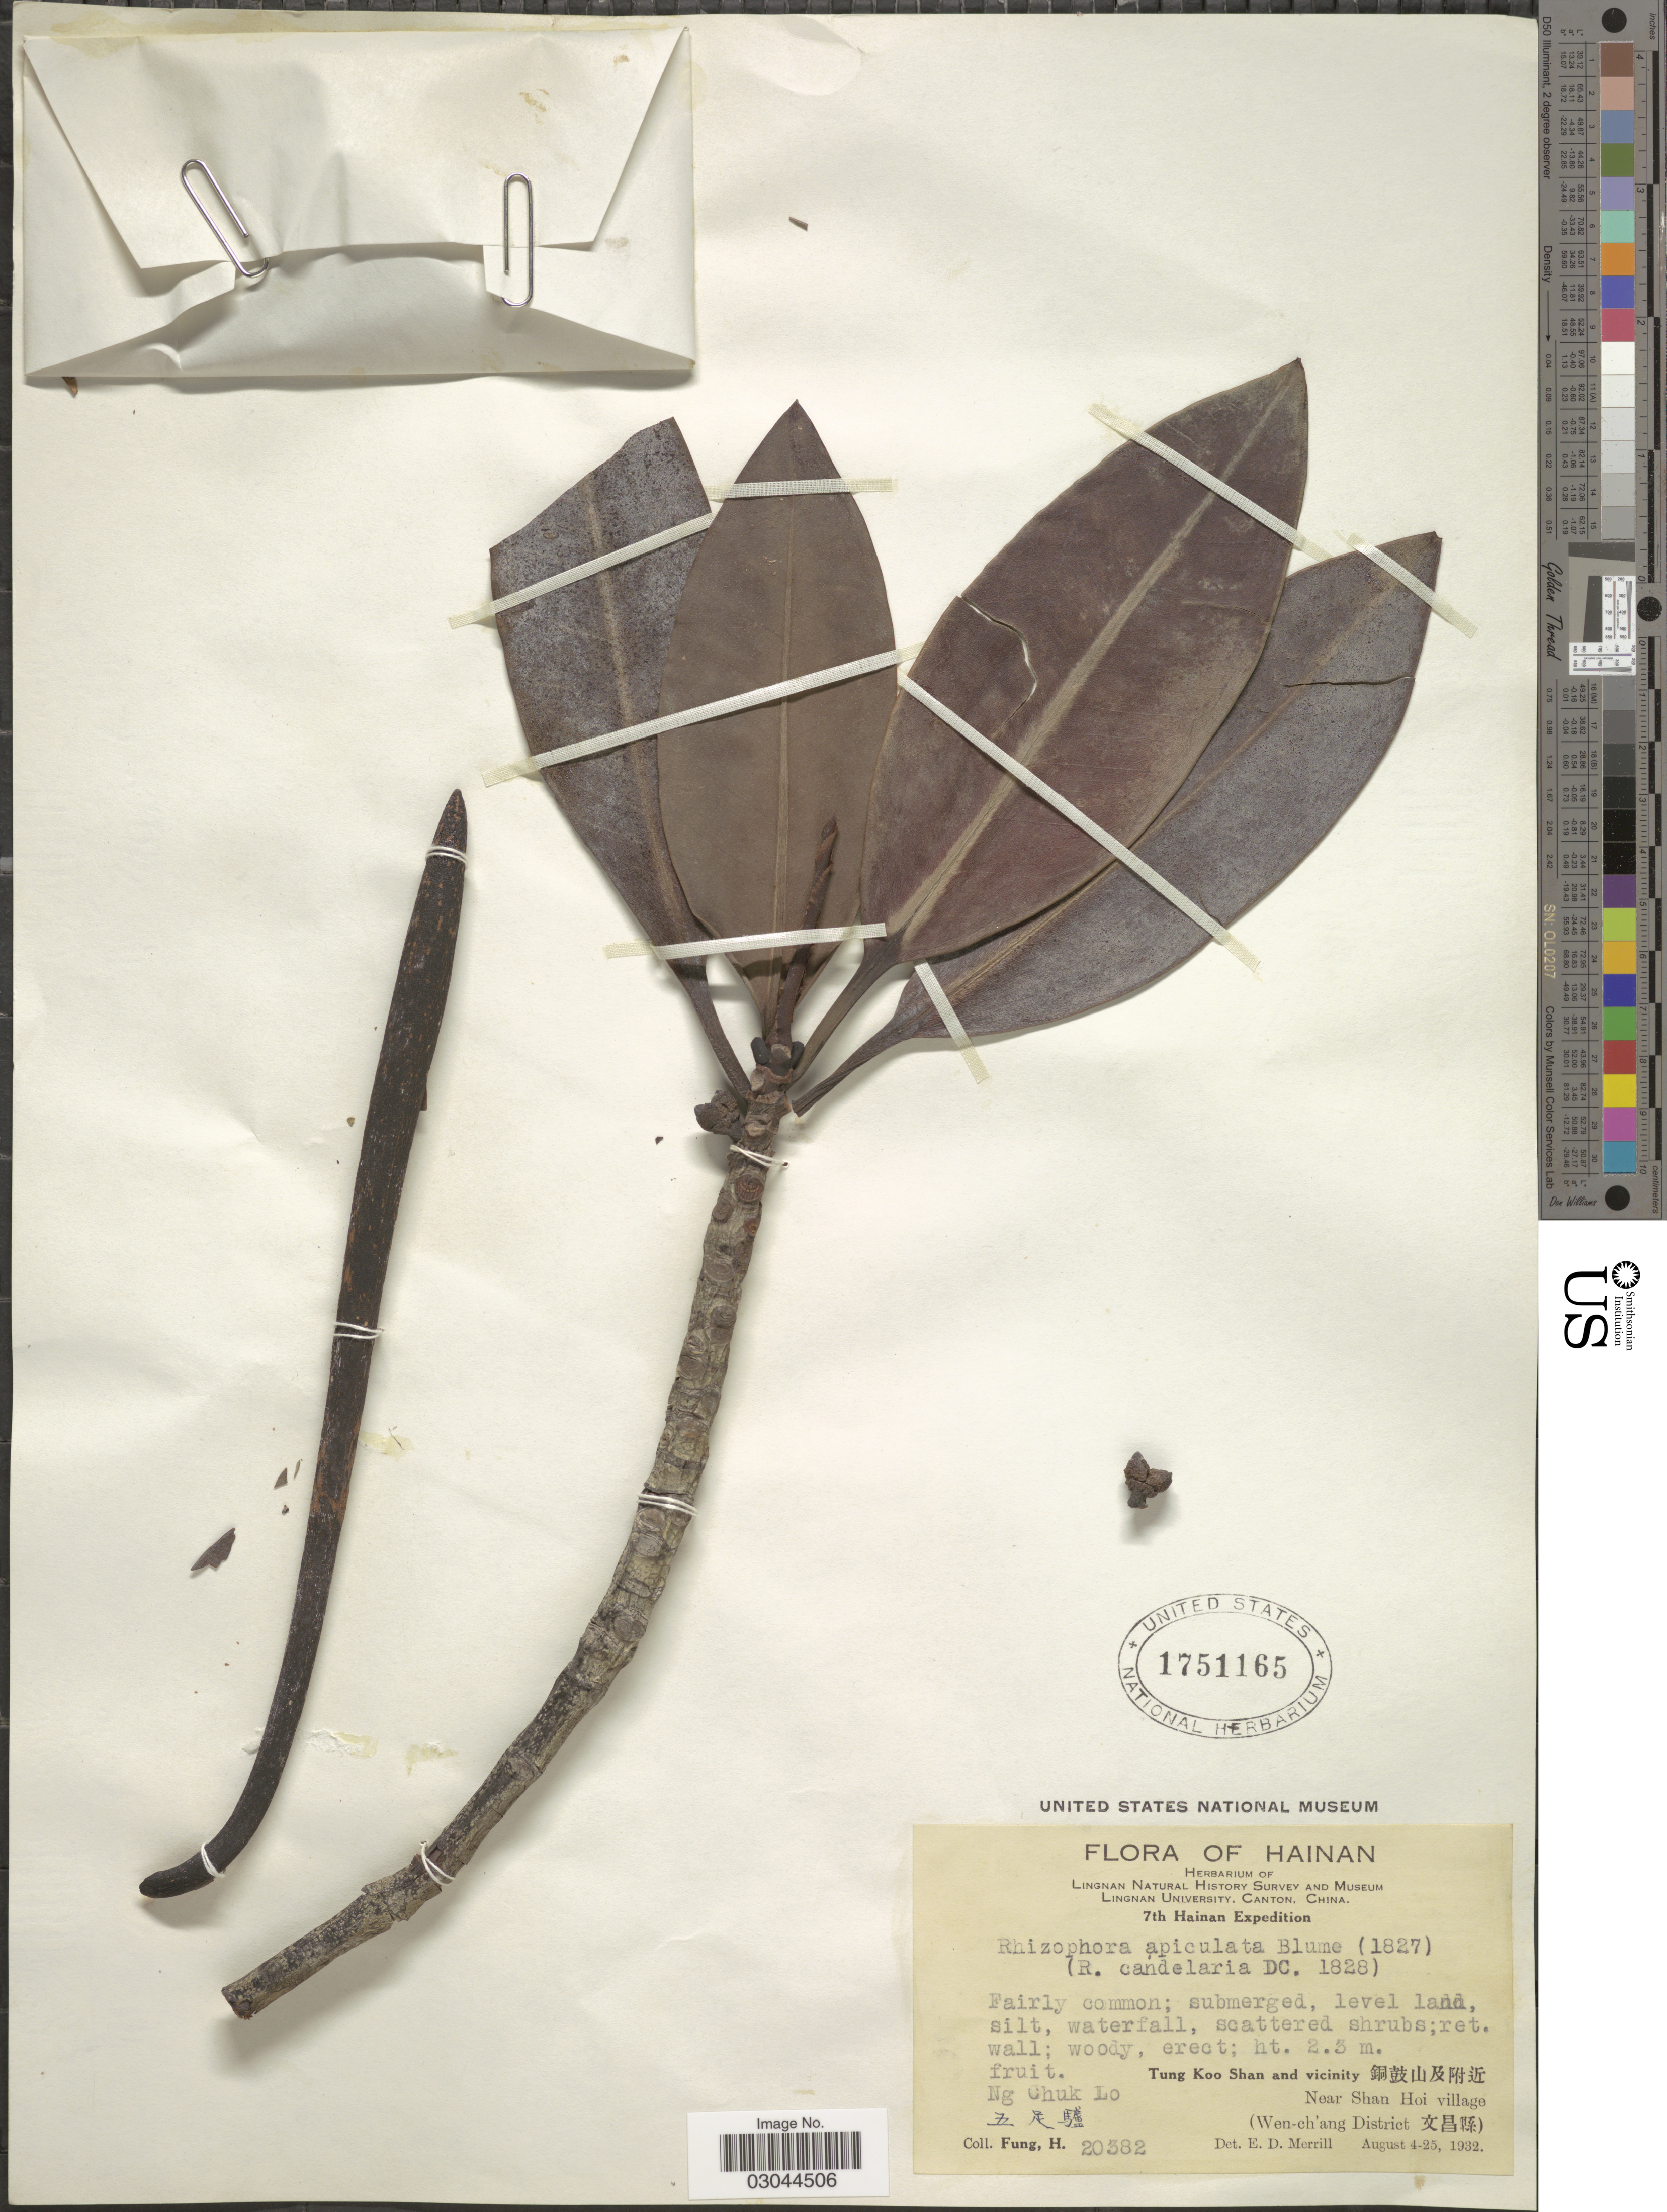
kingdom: Plantae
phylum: Tracheophyta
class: Magnoliopsida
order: Malpighiales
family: Rhizophoraceae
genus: Rhizophora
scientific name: Rhizophora apiculata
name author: Blume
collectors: H. Fung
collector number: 20382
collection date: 1932-08-04/1932-08-25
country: China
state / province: Hainan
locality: Ng Chuk Lo. Tung Koo Shan and vicinity. Near Shan Hoi village. (Weng-ch'ang District).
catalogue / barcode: US 1751165